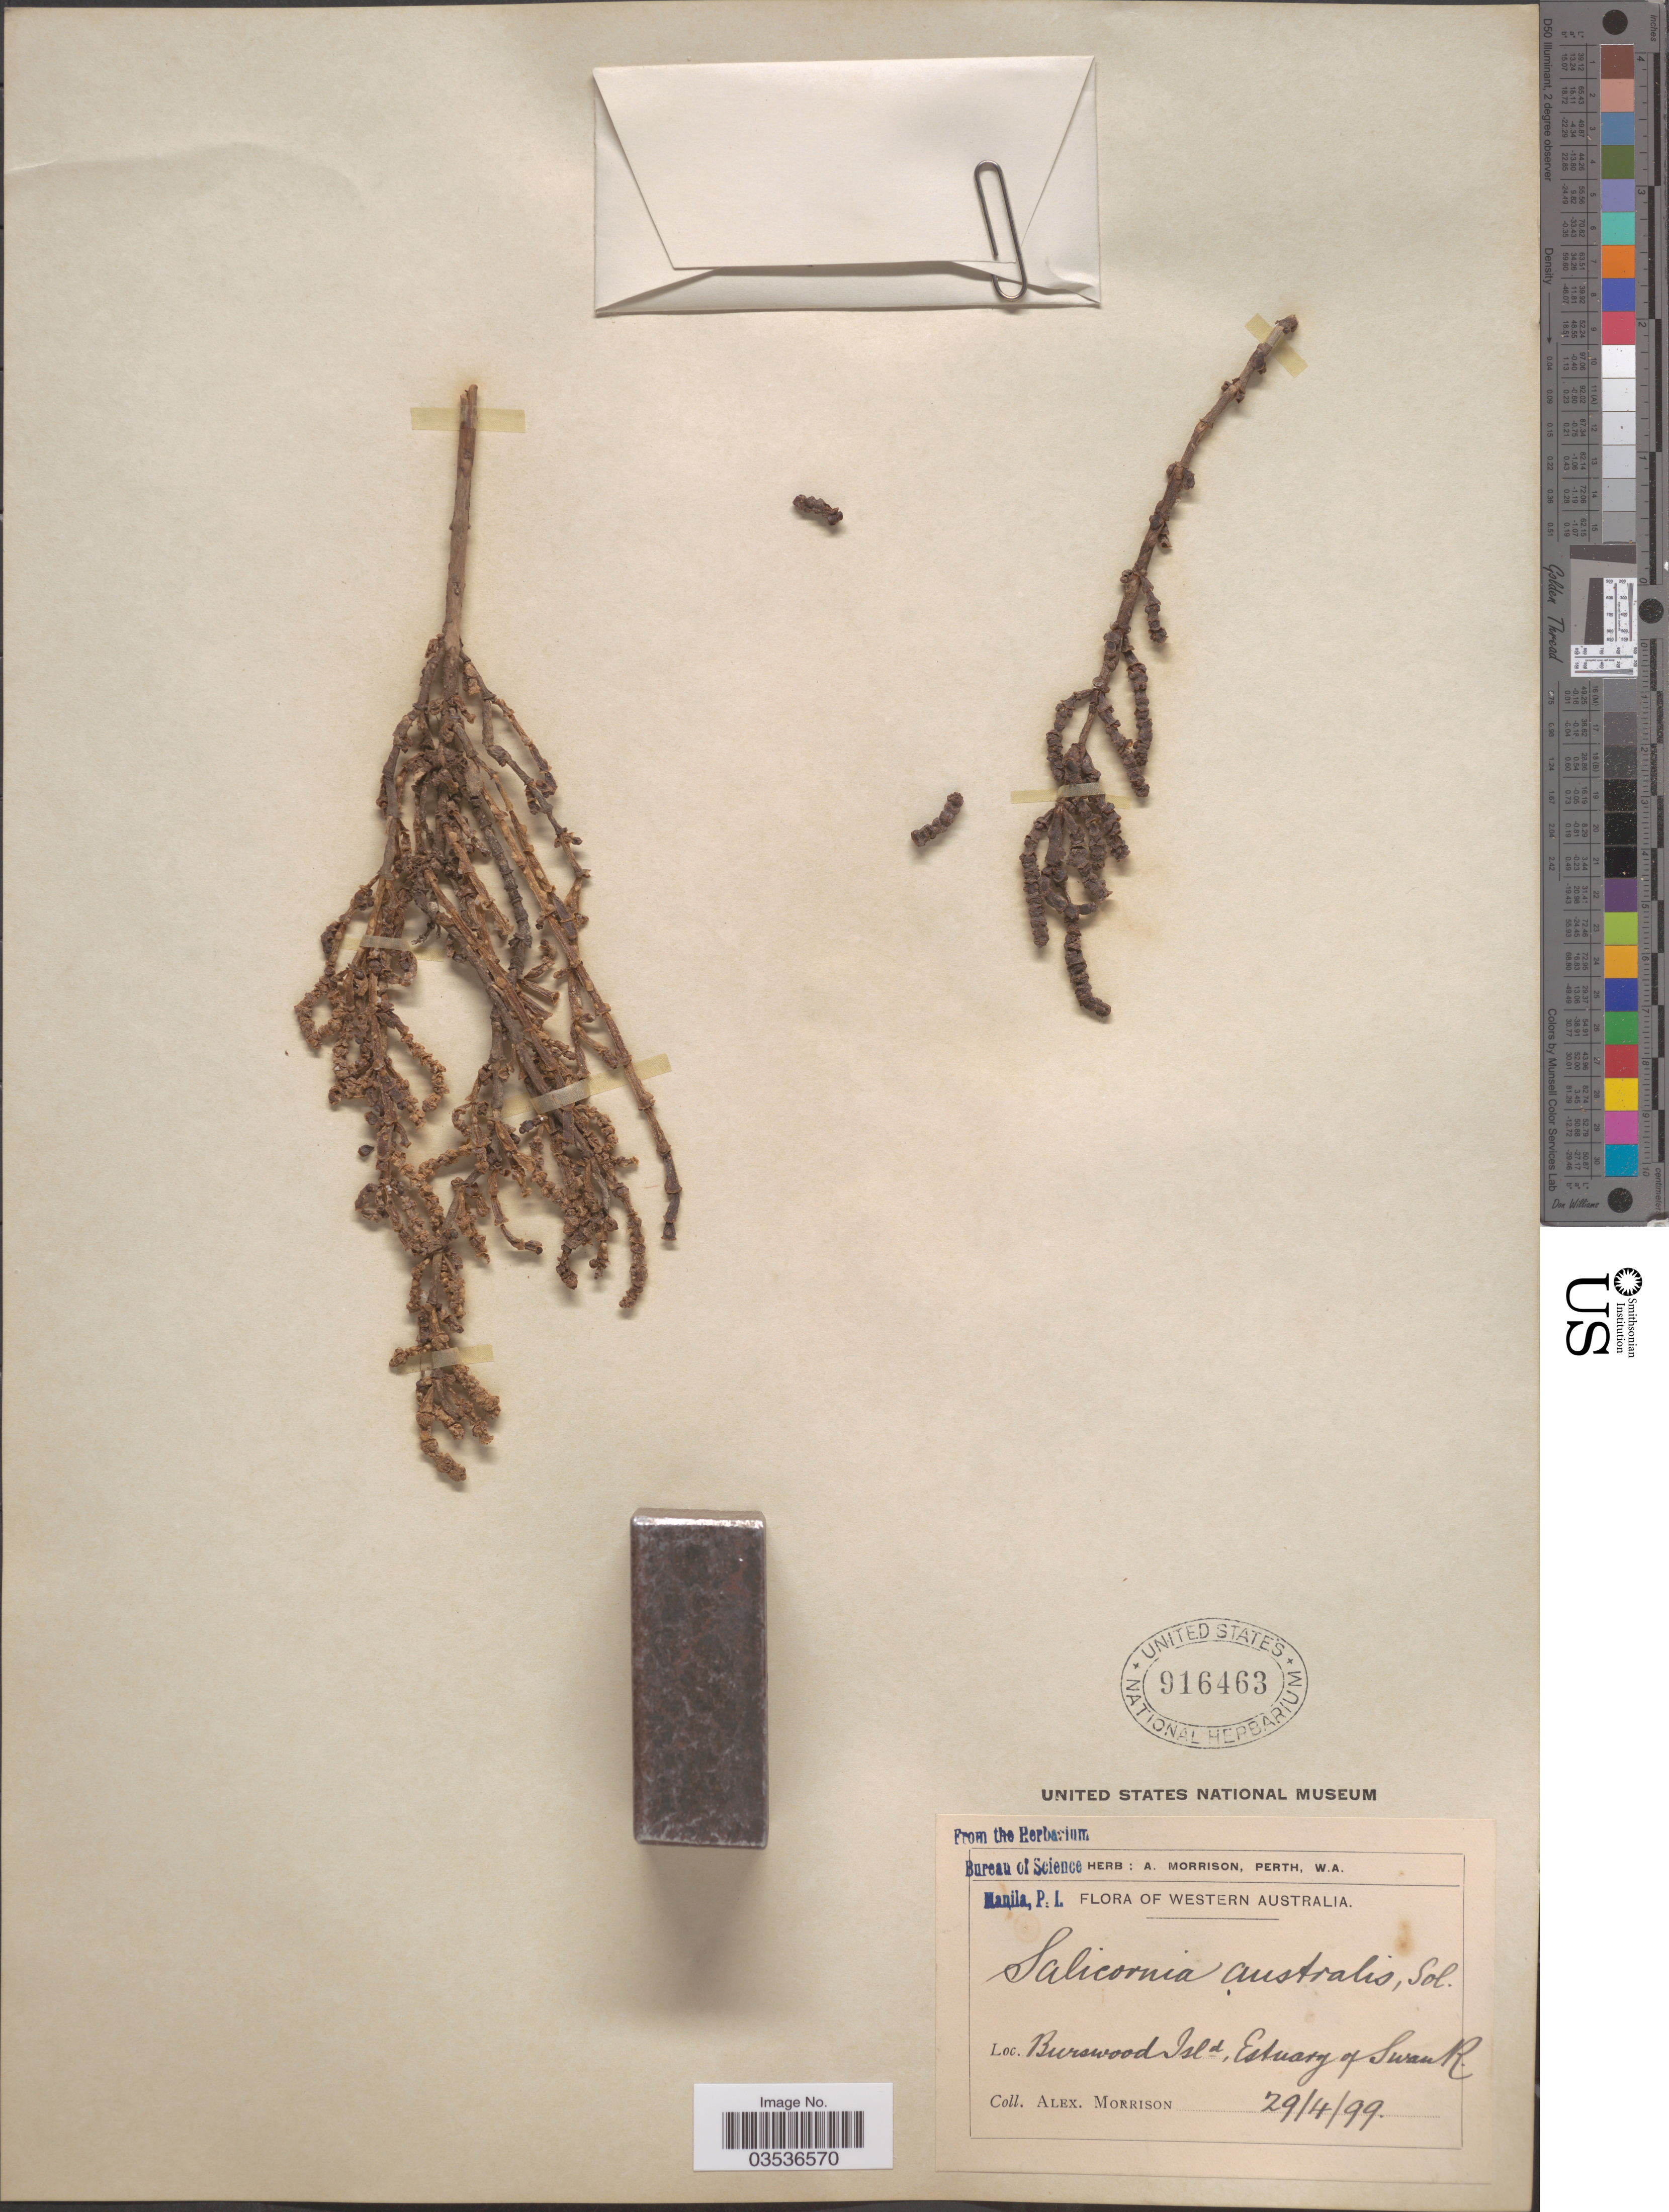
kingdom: Plantae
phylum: Tracheophyta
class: Magnoliopsida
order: Caryophyllales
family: Amaranthaceae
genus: Tecticornia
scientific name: Tecticornia sp.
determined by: Strong, Mark T., (BOT), Smithsonian Institution - National Museum of Natural History (UNITED STATES)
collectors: A. Morrison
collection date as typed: Transcribed d/m/y: 29/4/99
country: Australia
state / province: Western Australia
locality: Burswood Isld, Estuary of Swan R.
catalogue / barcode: US 916463